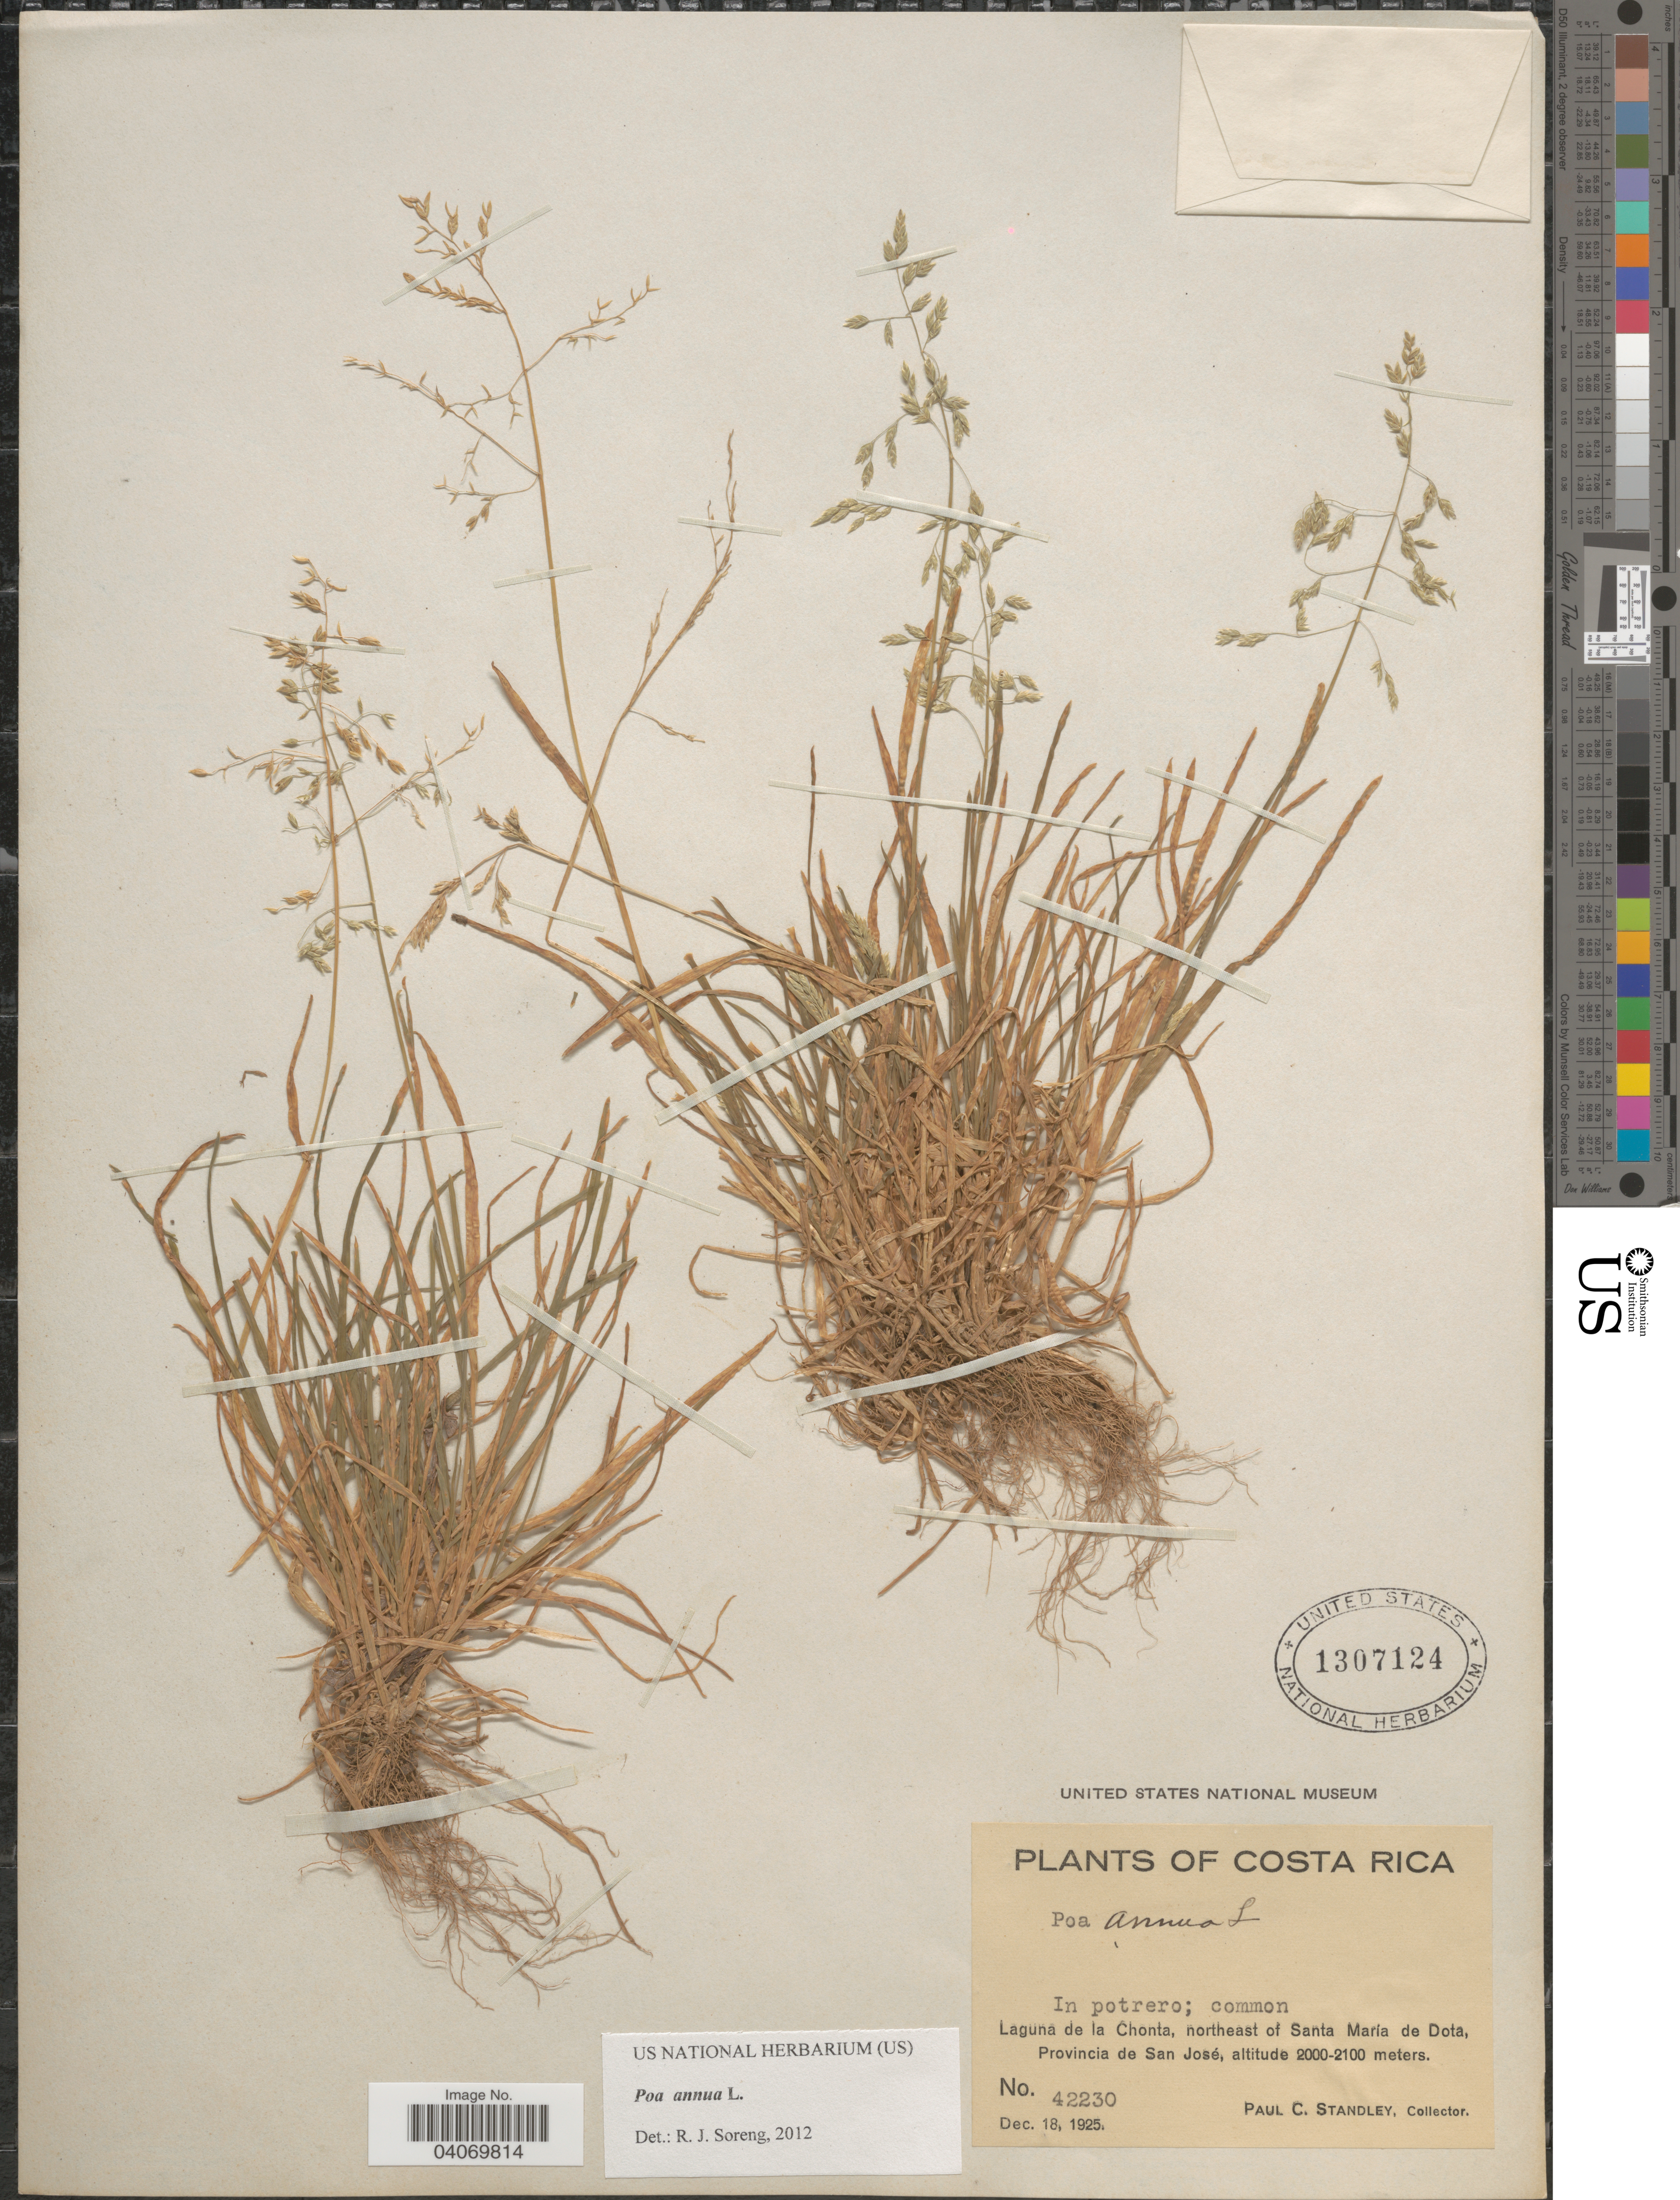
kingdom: Plantae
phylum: Tracheophyta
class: Liliopsida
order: Poales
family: Poaceae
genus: Poa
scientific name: Poa annua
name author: L.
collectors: P. C. Standley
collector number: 42230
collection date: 1925-12-18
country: Costa Rica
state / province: San José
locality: In potrero. Laguna de la Chonta, northeast of Santa María de Dota.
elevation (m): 2000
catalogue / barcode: US 1307124